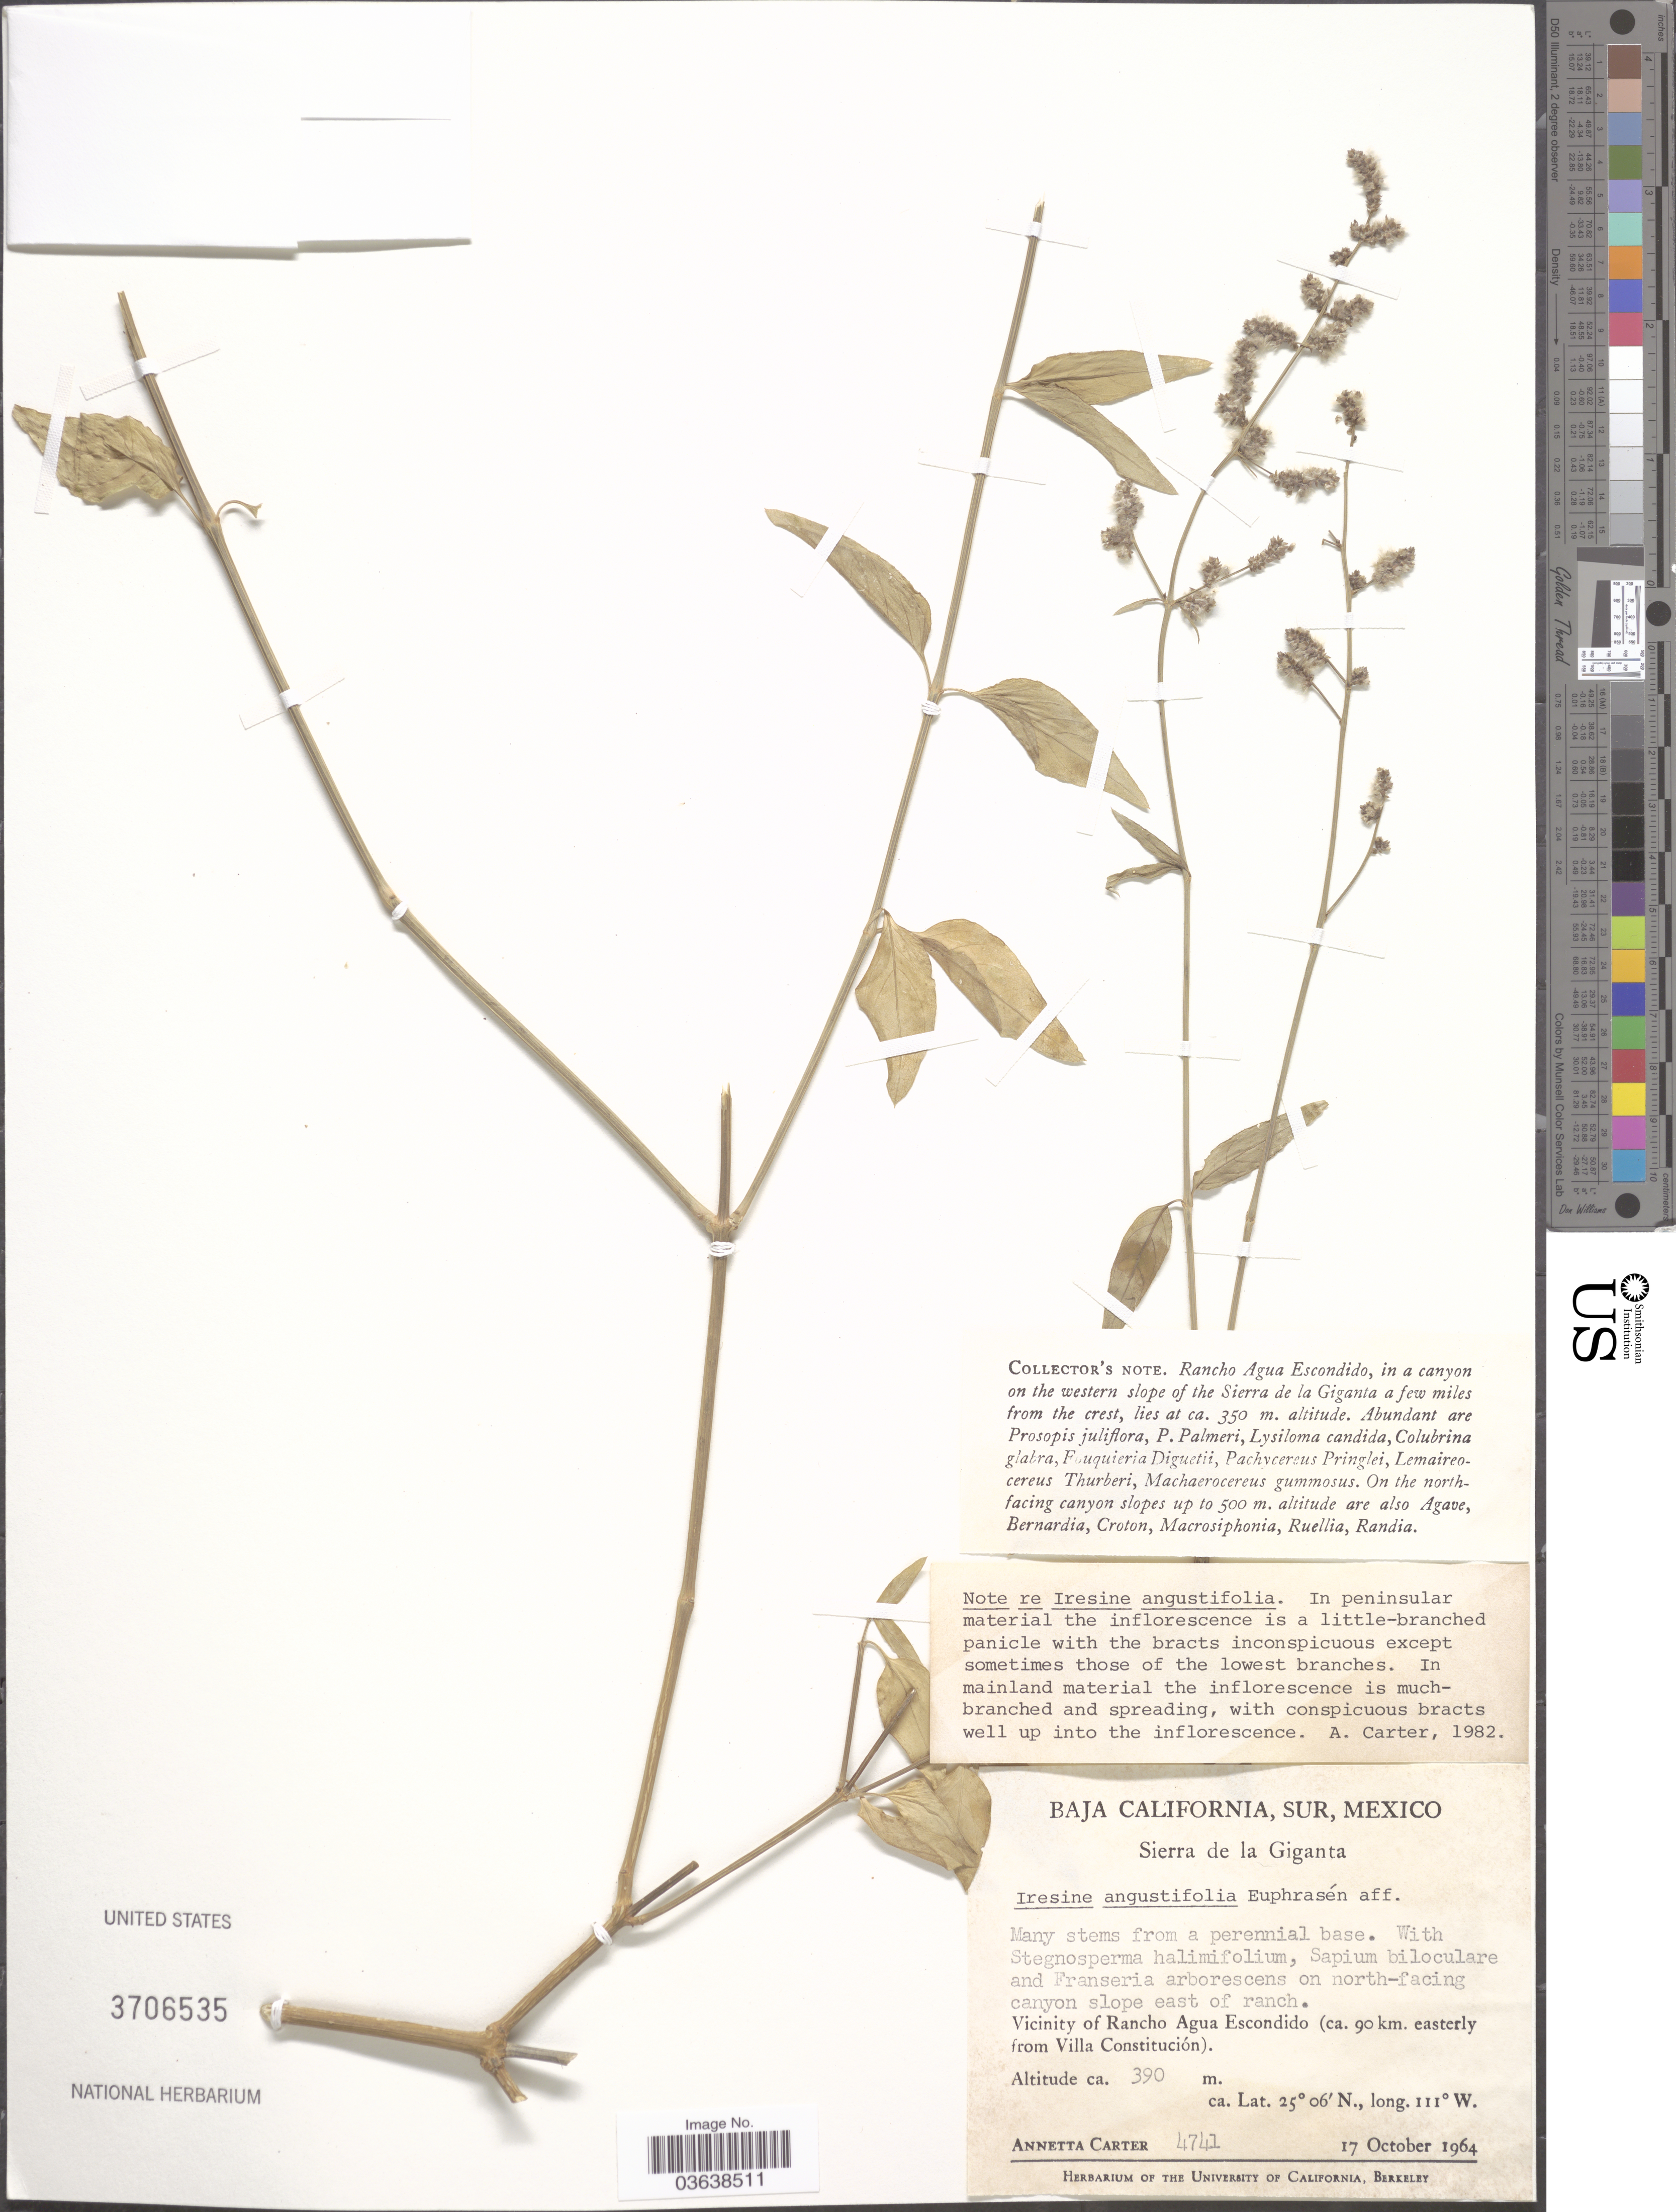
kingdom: Plantae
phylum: Tracheophyta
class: Magnoliopsida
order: Caryophyllales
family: Amaranthaceae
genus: Iresine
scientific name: Iresine angustifolia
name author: Euphrasén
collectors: A. Carter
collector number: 4741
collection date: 1964-10-17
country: Mexico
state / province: Baja California Sur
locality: Sierra de la Giganta. On north-facing canyon slope east of ranch. Vicinity of Rancho Agua Escondido (ca. 90 km. easterly from Villa Constitución).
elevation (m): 390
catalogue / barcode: US 3706535